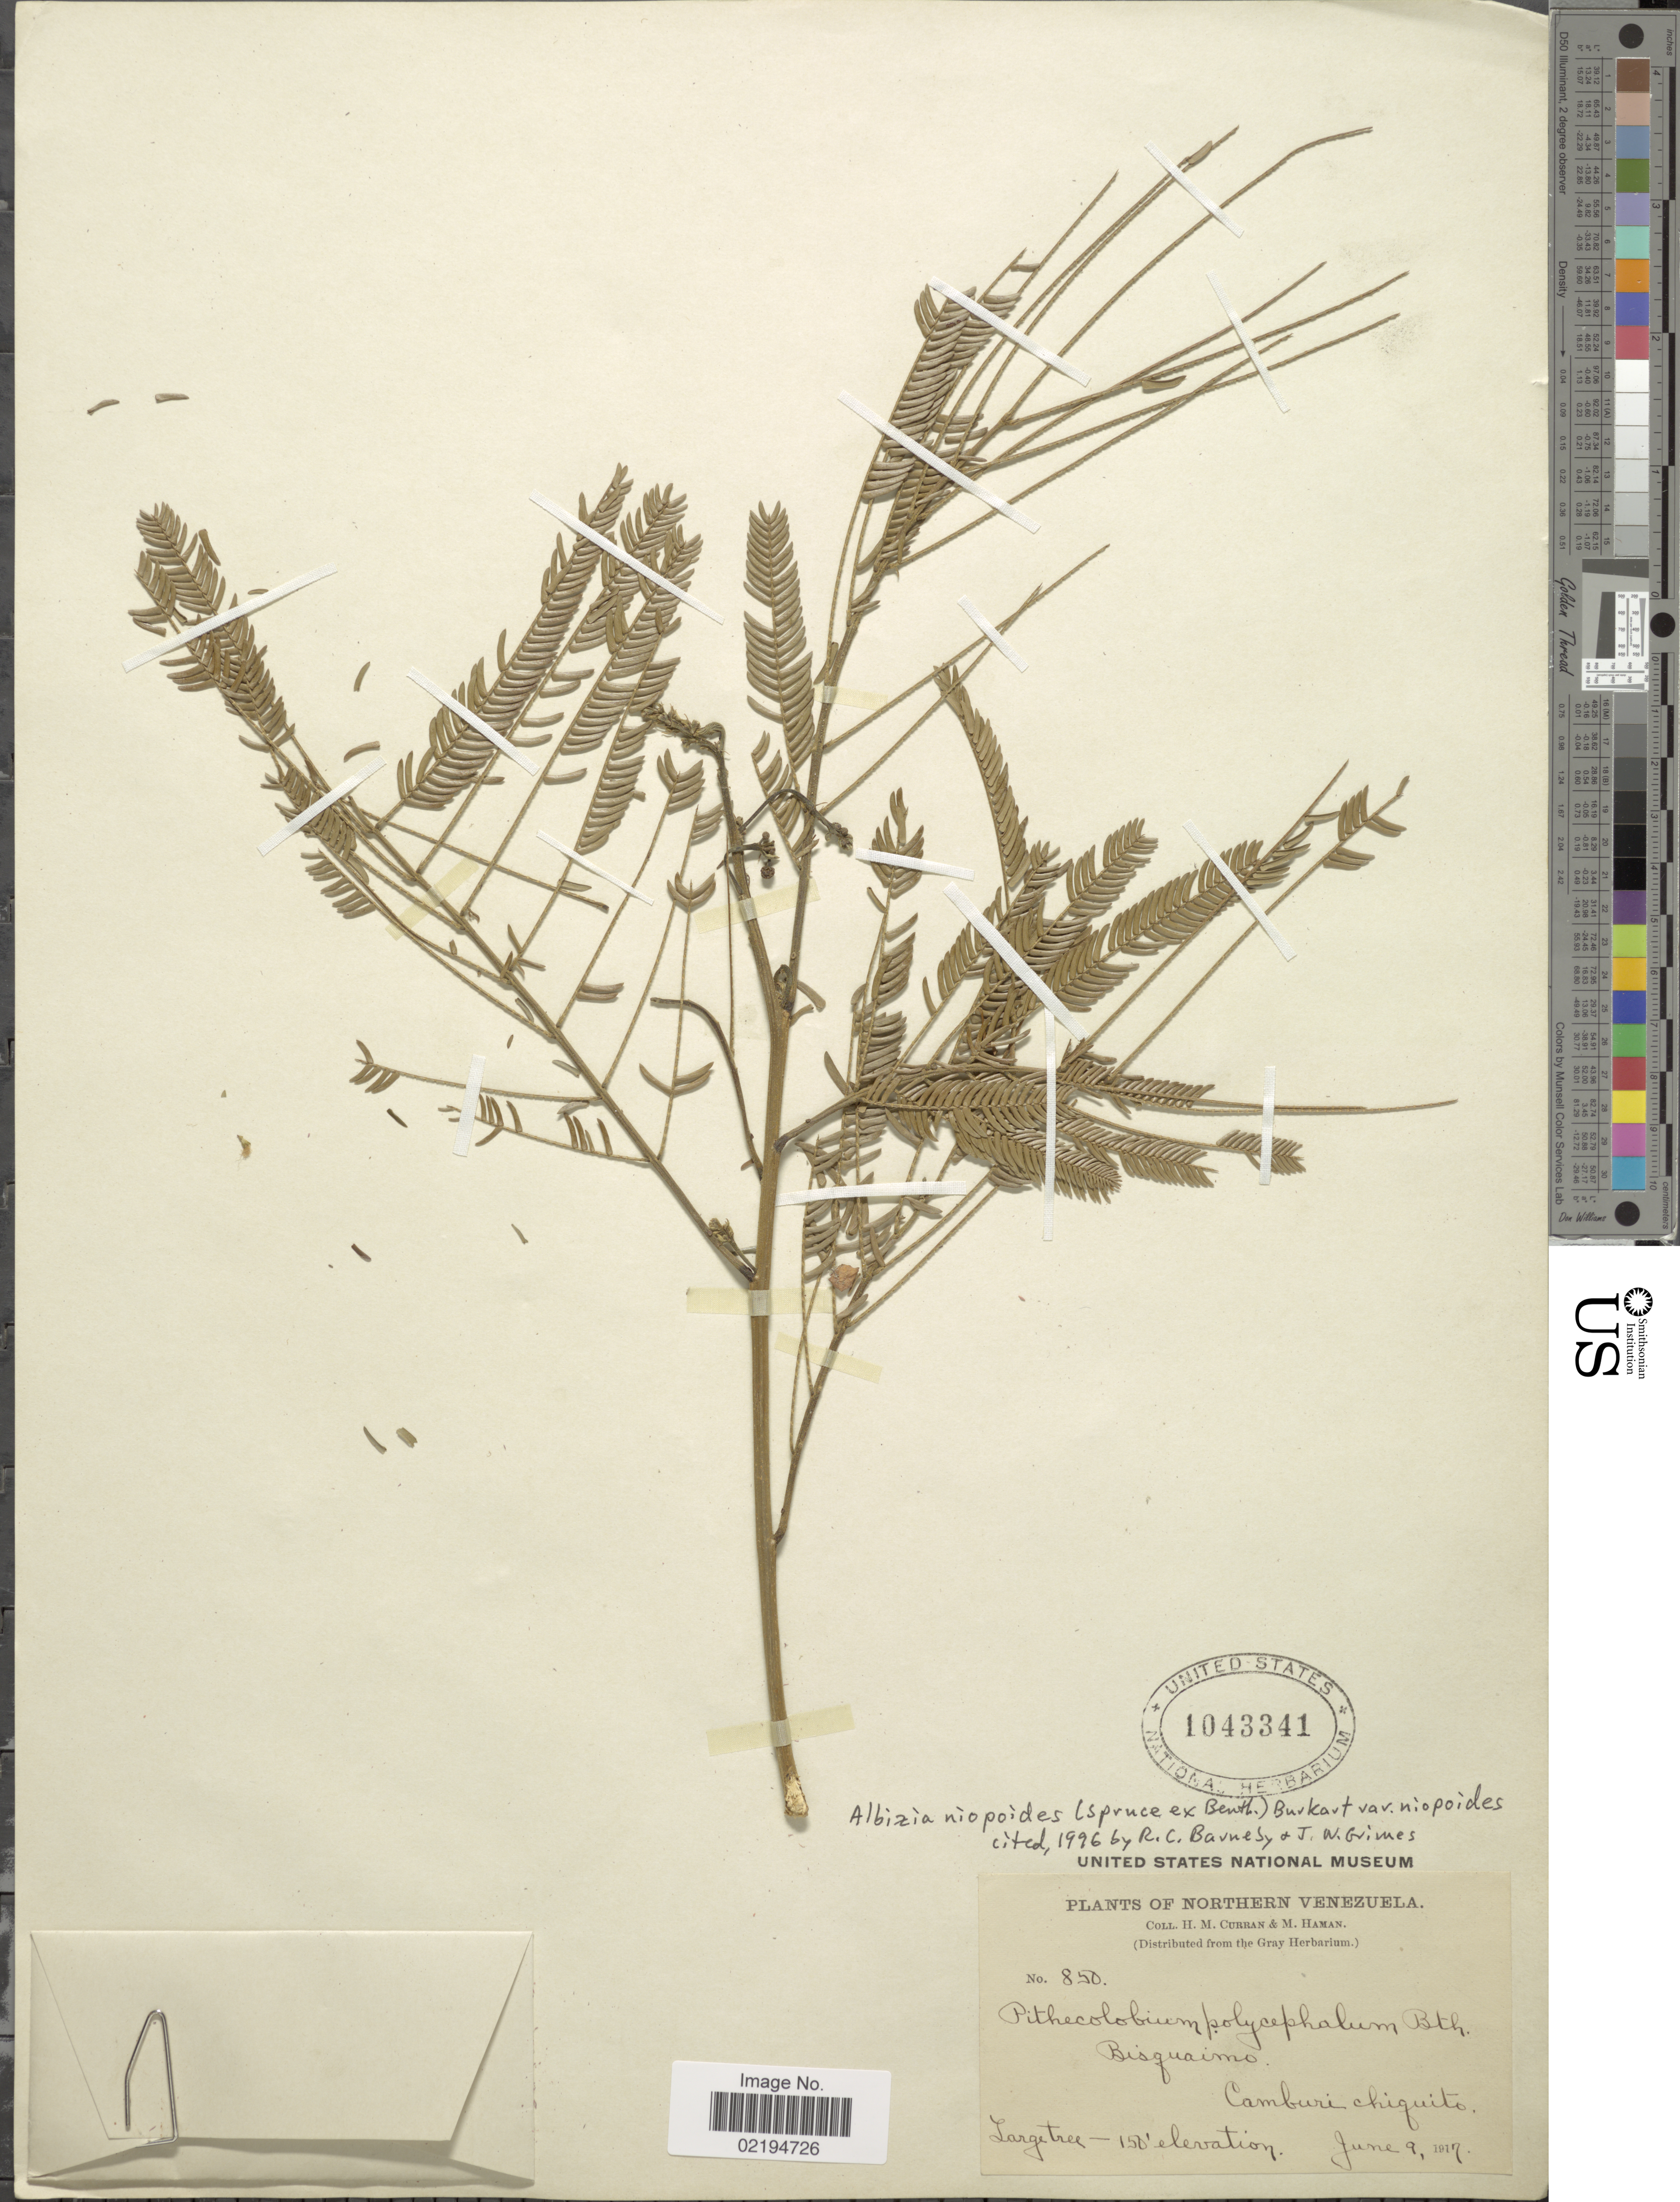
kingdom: Plantae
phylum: Tracheophyta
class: Magnoliopsida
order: Fabales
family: Fabaceae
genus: Pseudalbizzia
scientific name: Pseudalbizzia niopoides var. niopoides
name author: (Spruce ex Benth.) Koenen & Duno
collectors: H. M. Curran & M. Haman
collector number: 850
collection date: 1917-06-09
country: Venezuela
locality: Northern Venezuela, Bisquaimo, Camburi chiquito.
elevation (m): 46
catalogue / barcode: US 1043341